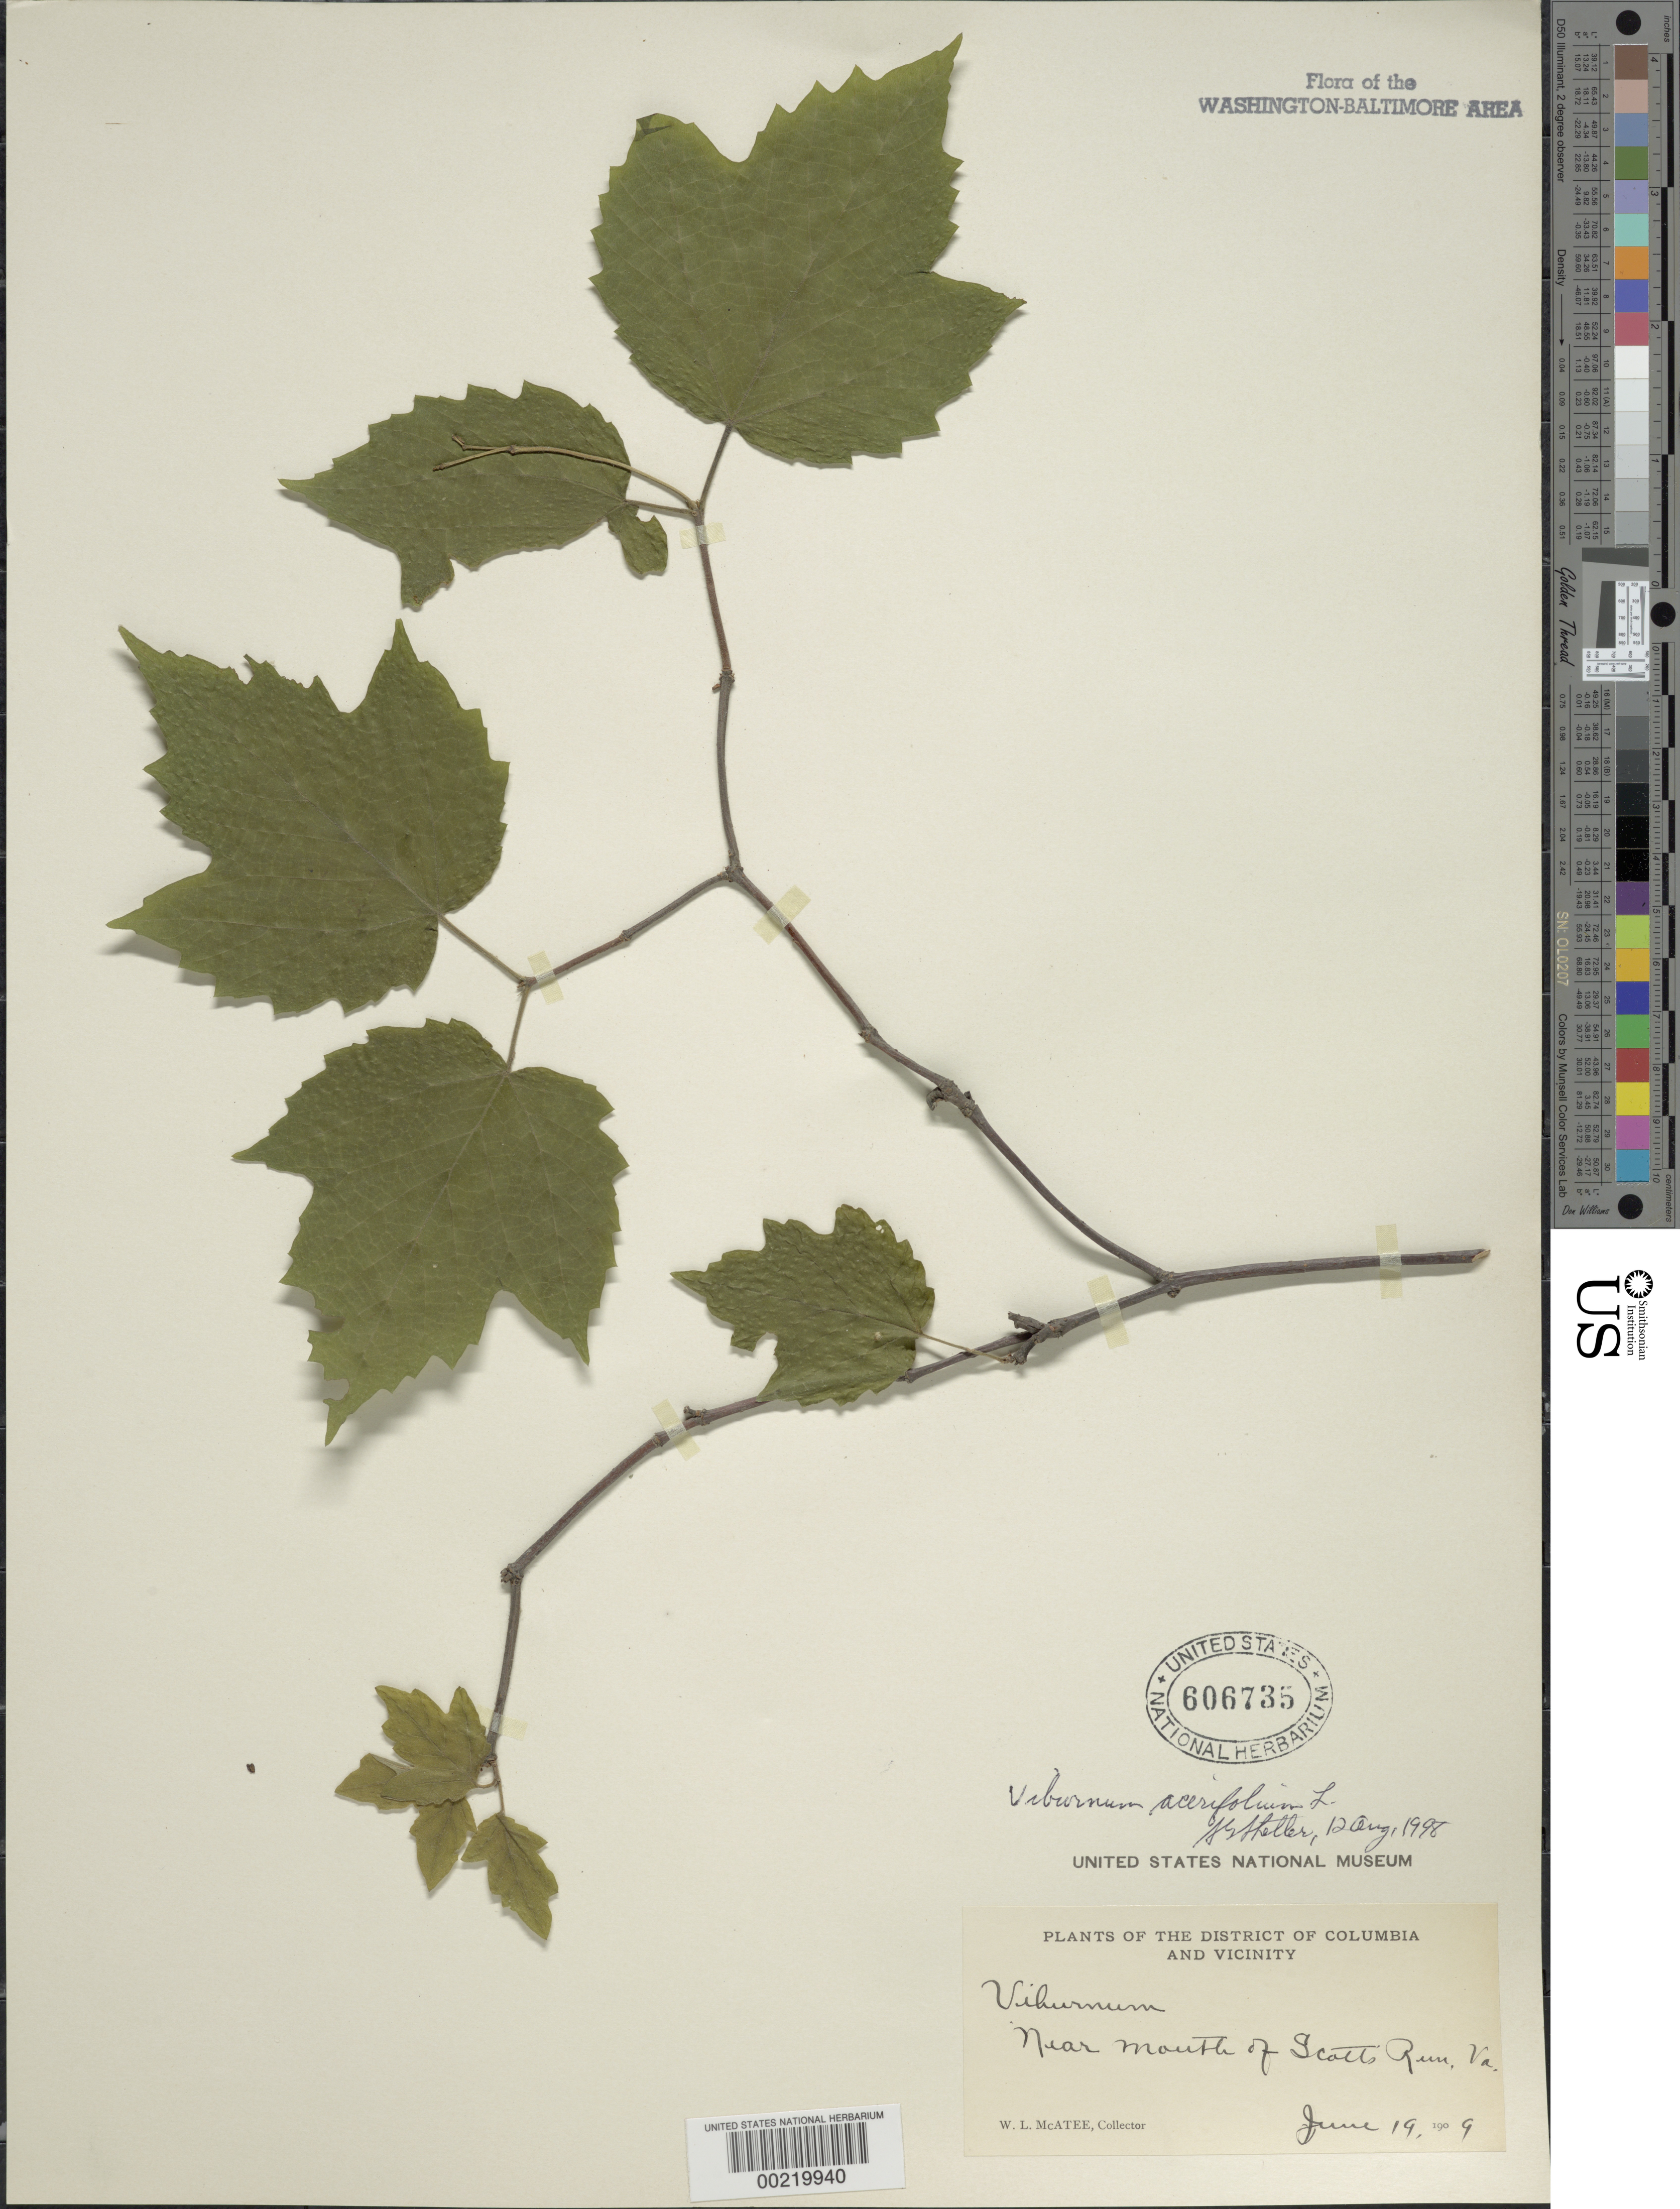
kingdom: Plantae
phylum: Tracheophyta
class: Magnoliopsida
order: Dipsacales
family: Viburnaceae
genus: Viburnum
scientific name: Viburnum acerifolium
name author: L.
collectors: W. McAtee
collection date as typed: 19 Jun 1909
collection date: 1909-06-19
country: United States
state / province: Virginia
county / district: Fairfax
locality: Scott's Run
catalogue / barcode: US 606735